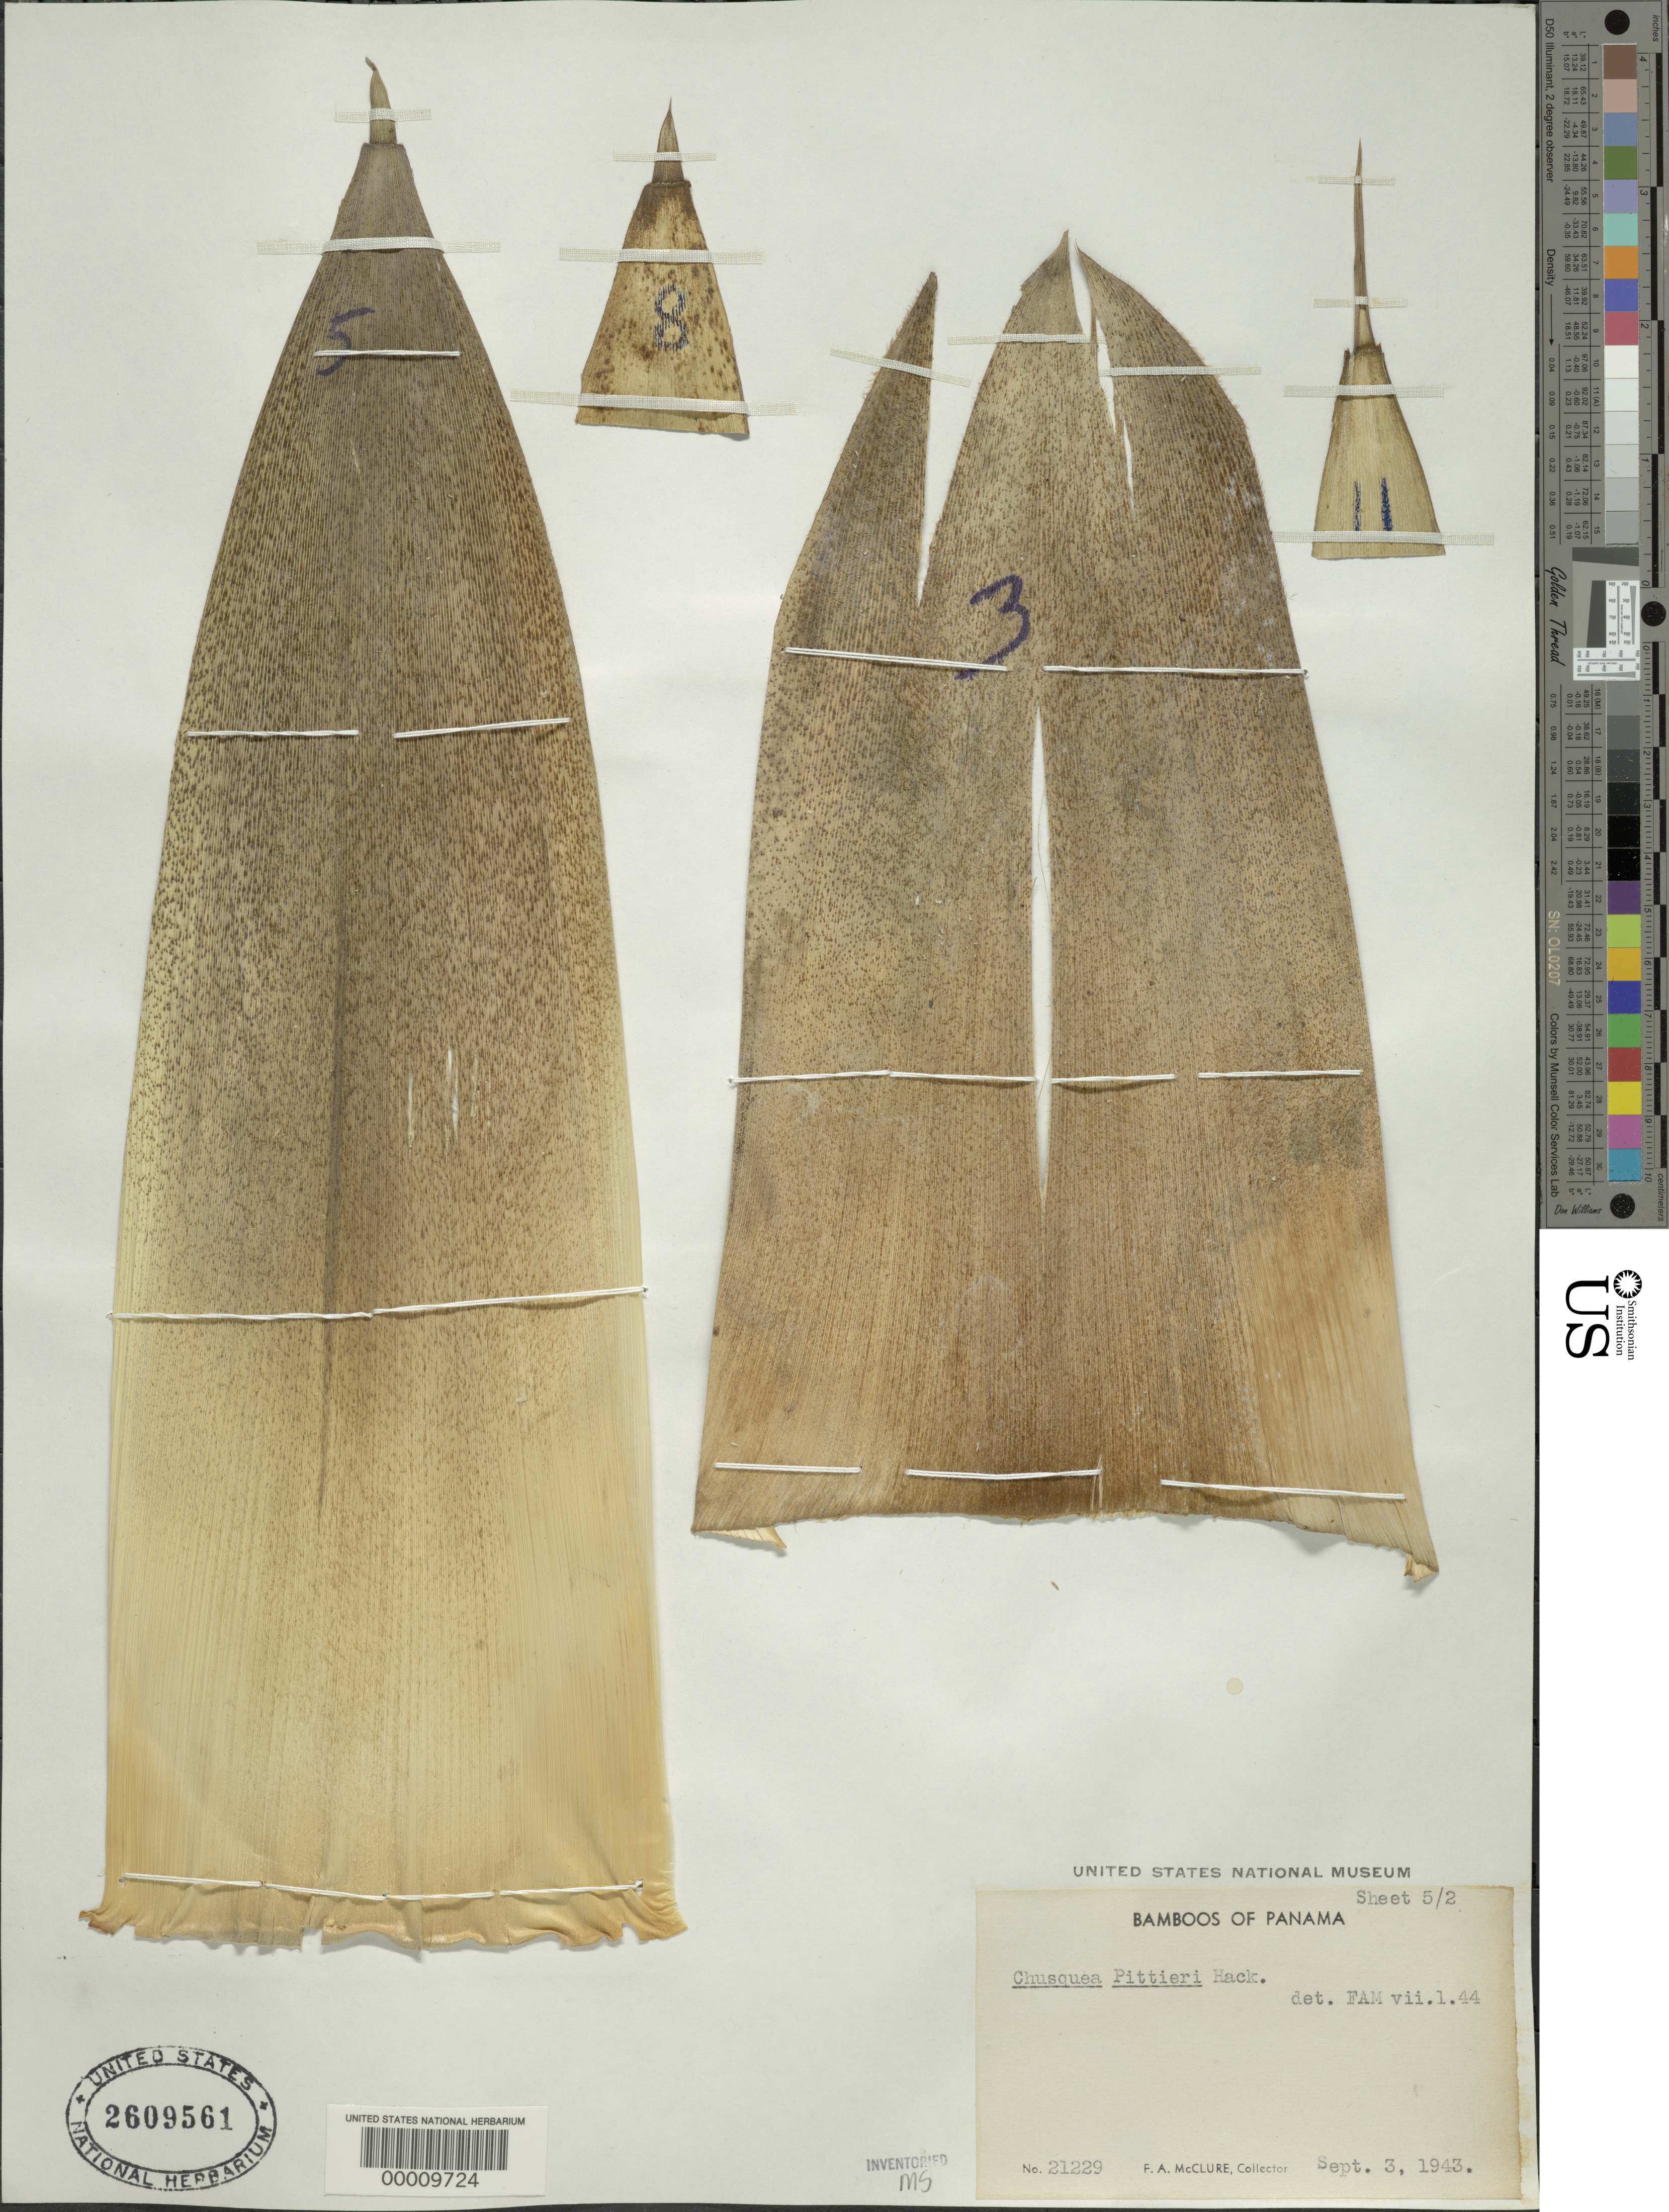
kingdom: Plantae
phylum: Tracheophyta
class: Liliopsida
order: Poales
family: Poaceae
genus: Chusquea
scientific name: Chusquea pittieri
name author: Hack.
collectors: F. A. McClure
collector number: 21229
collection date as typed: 03 Sep 1943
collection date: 1943-09-03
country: Panama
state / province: Chiriquí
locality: Bambito, Potrero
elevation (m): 1524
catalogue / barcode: US 2609561